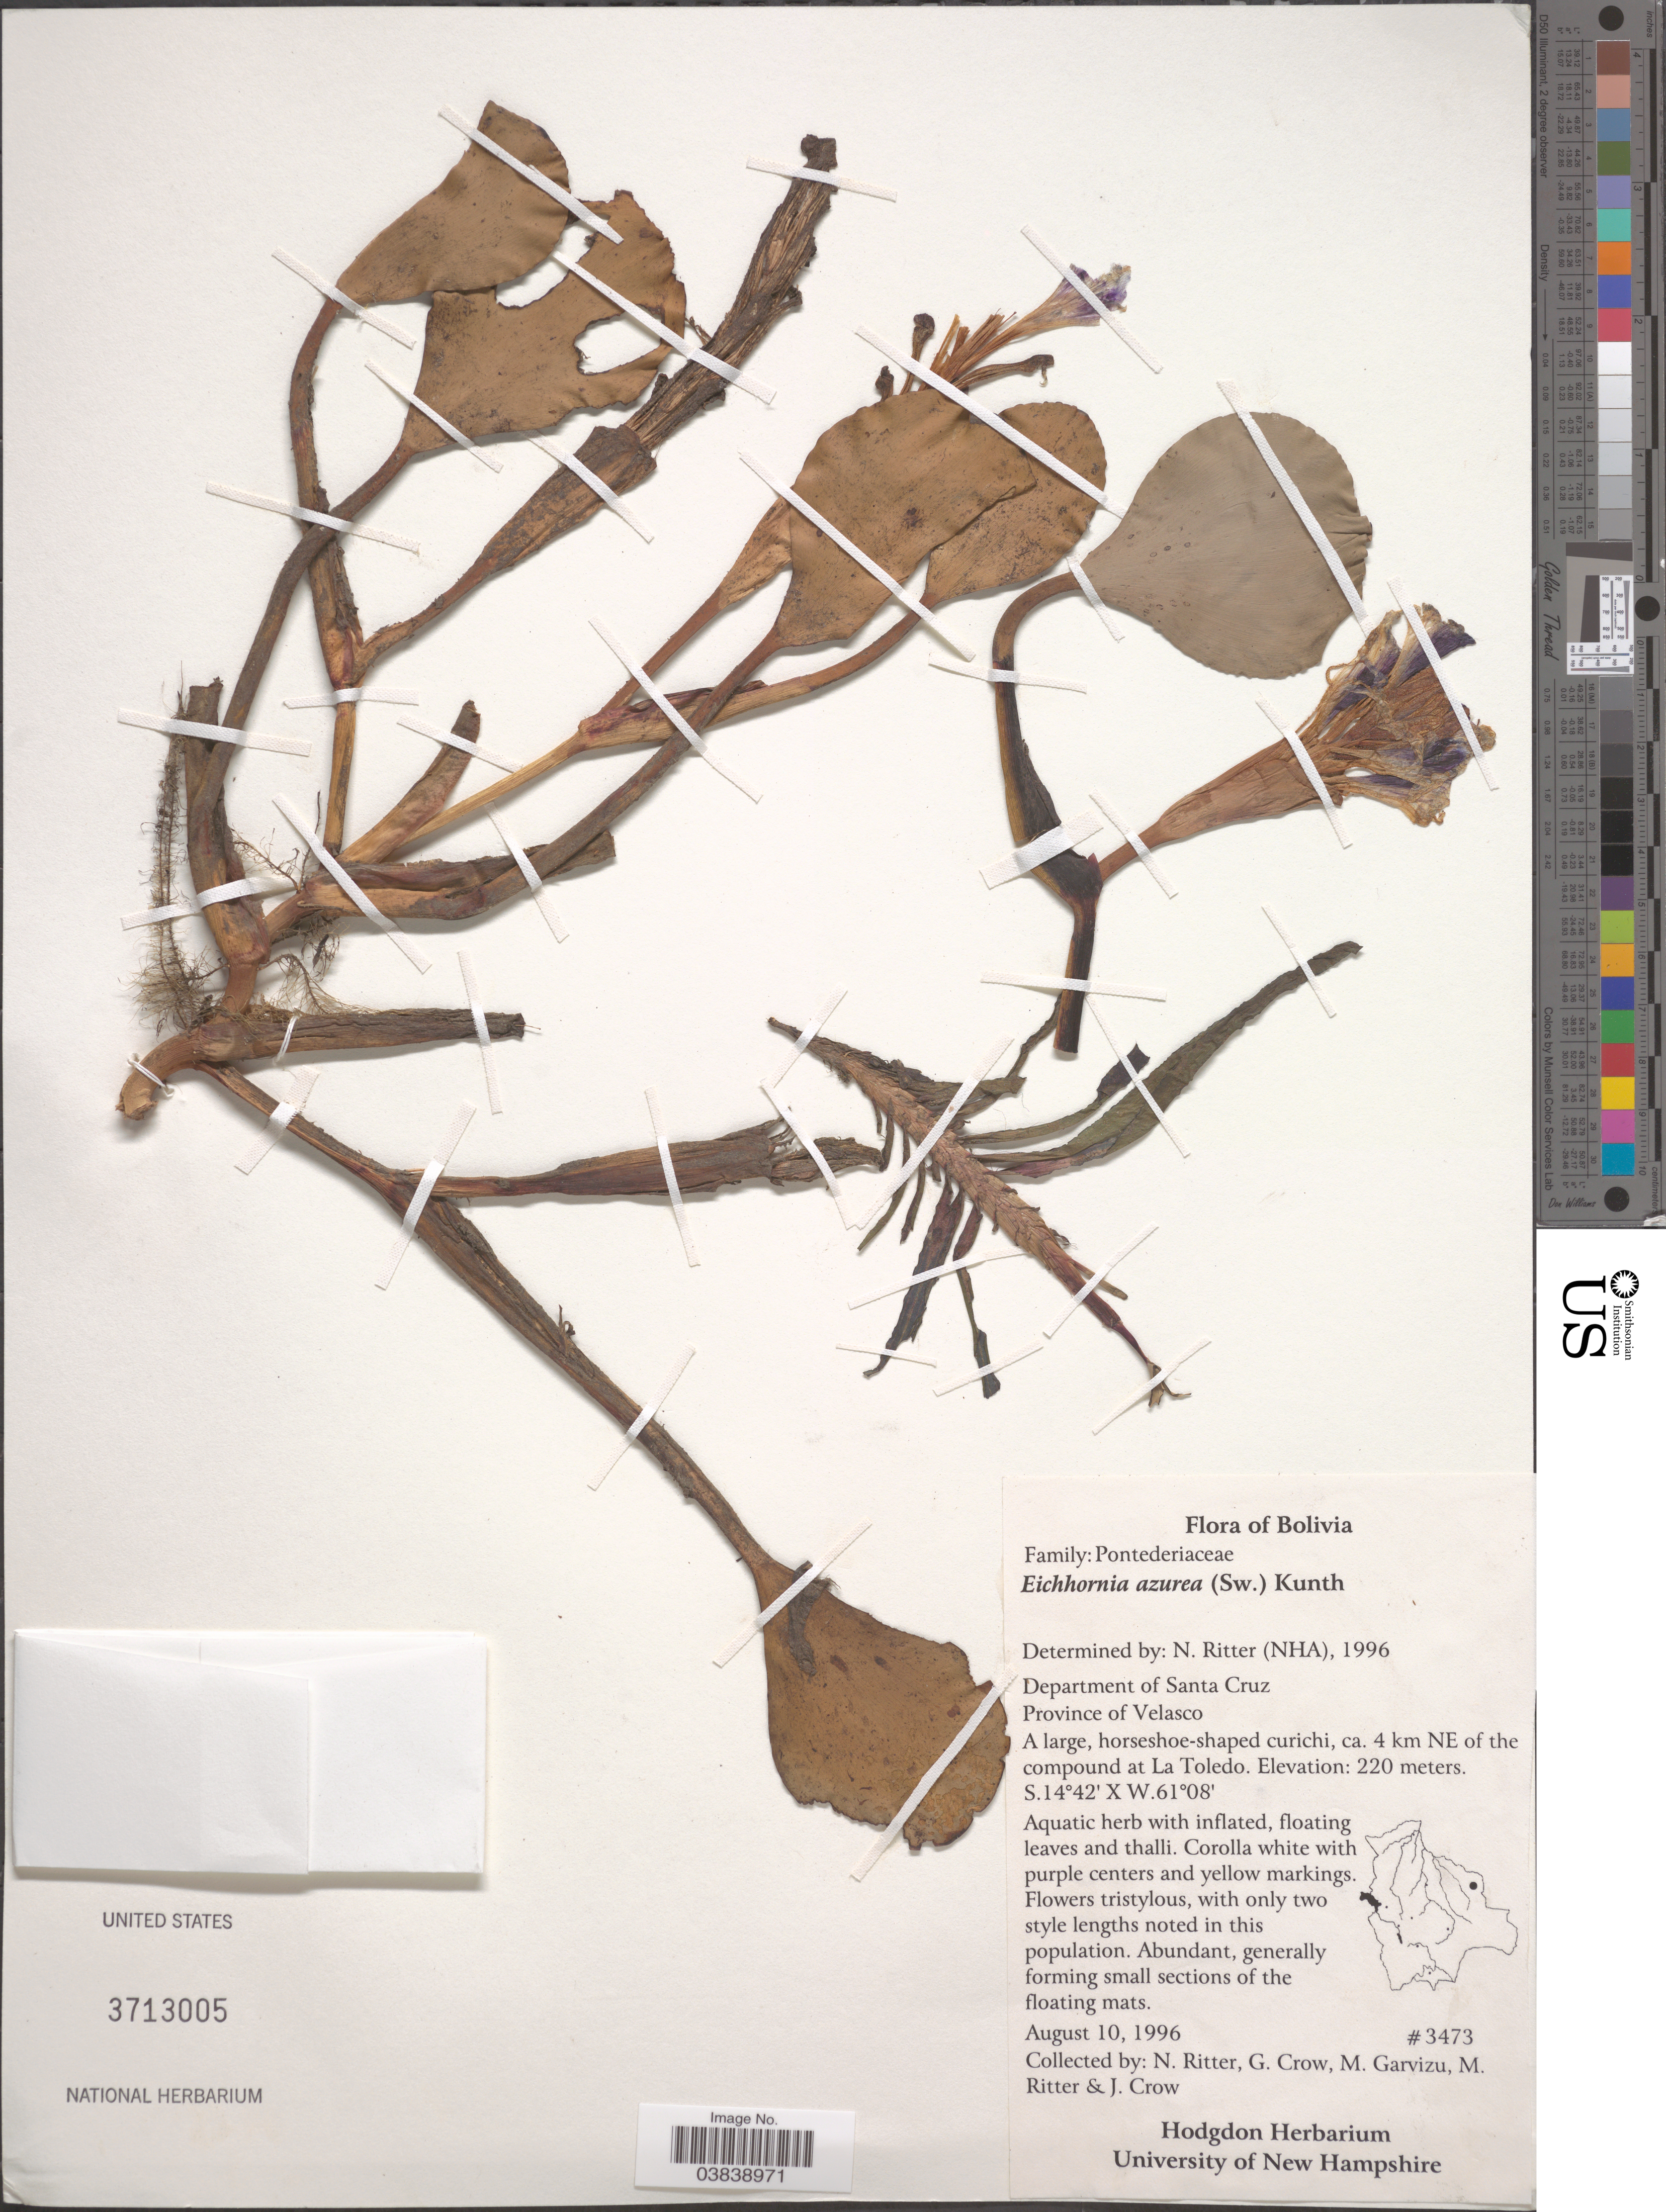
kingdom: Plantae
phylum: Tracheophyta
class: Liliopsida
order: Commelinales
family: Pontederiaceae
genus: Eichhornia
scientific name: Eichhornia azurea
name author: (Sw.) Kunth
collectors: N. Ritter, G. Crow, M. Garvizu, M. Ritter & J. Crow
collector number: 3473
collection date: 1996-08-10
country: Bolivia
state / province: Santa Cruz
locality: Department of Santa Cruz. Province of Velasco. Ca. 4 km NE of the compound at La Toledo.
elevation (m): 220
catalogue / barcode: US 3713005